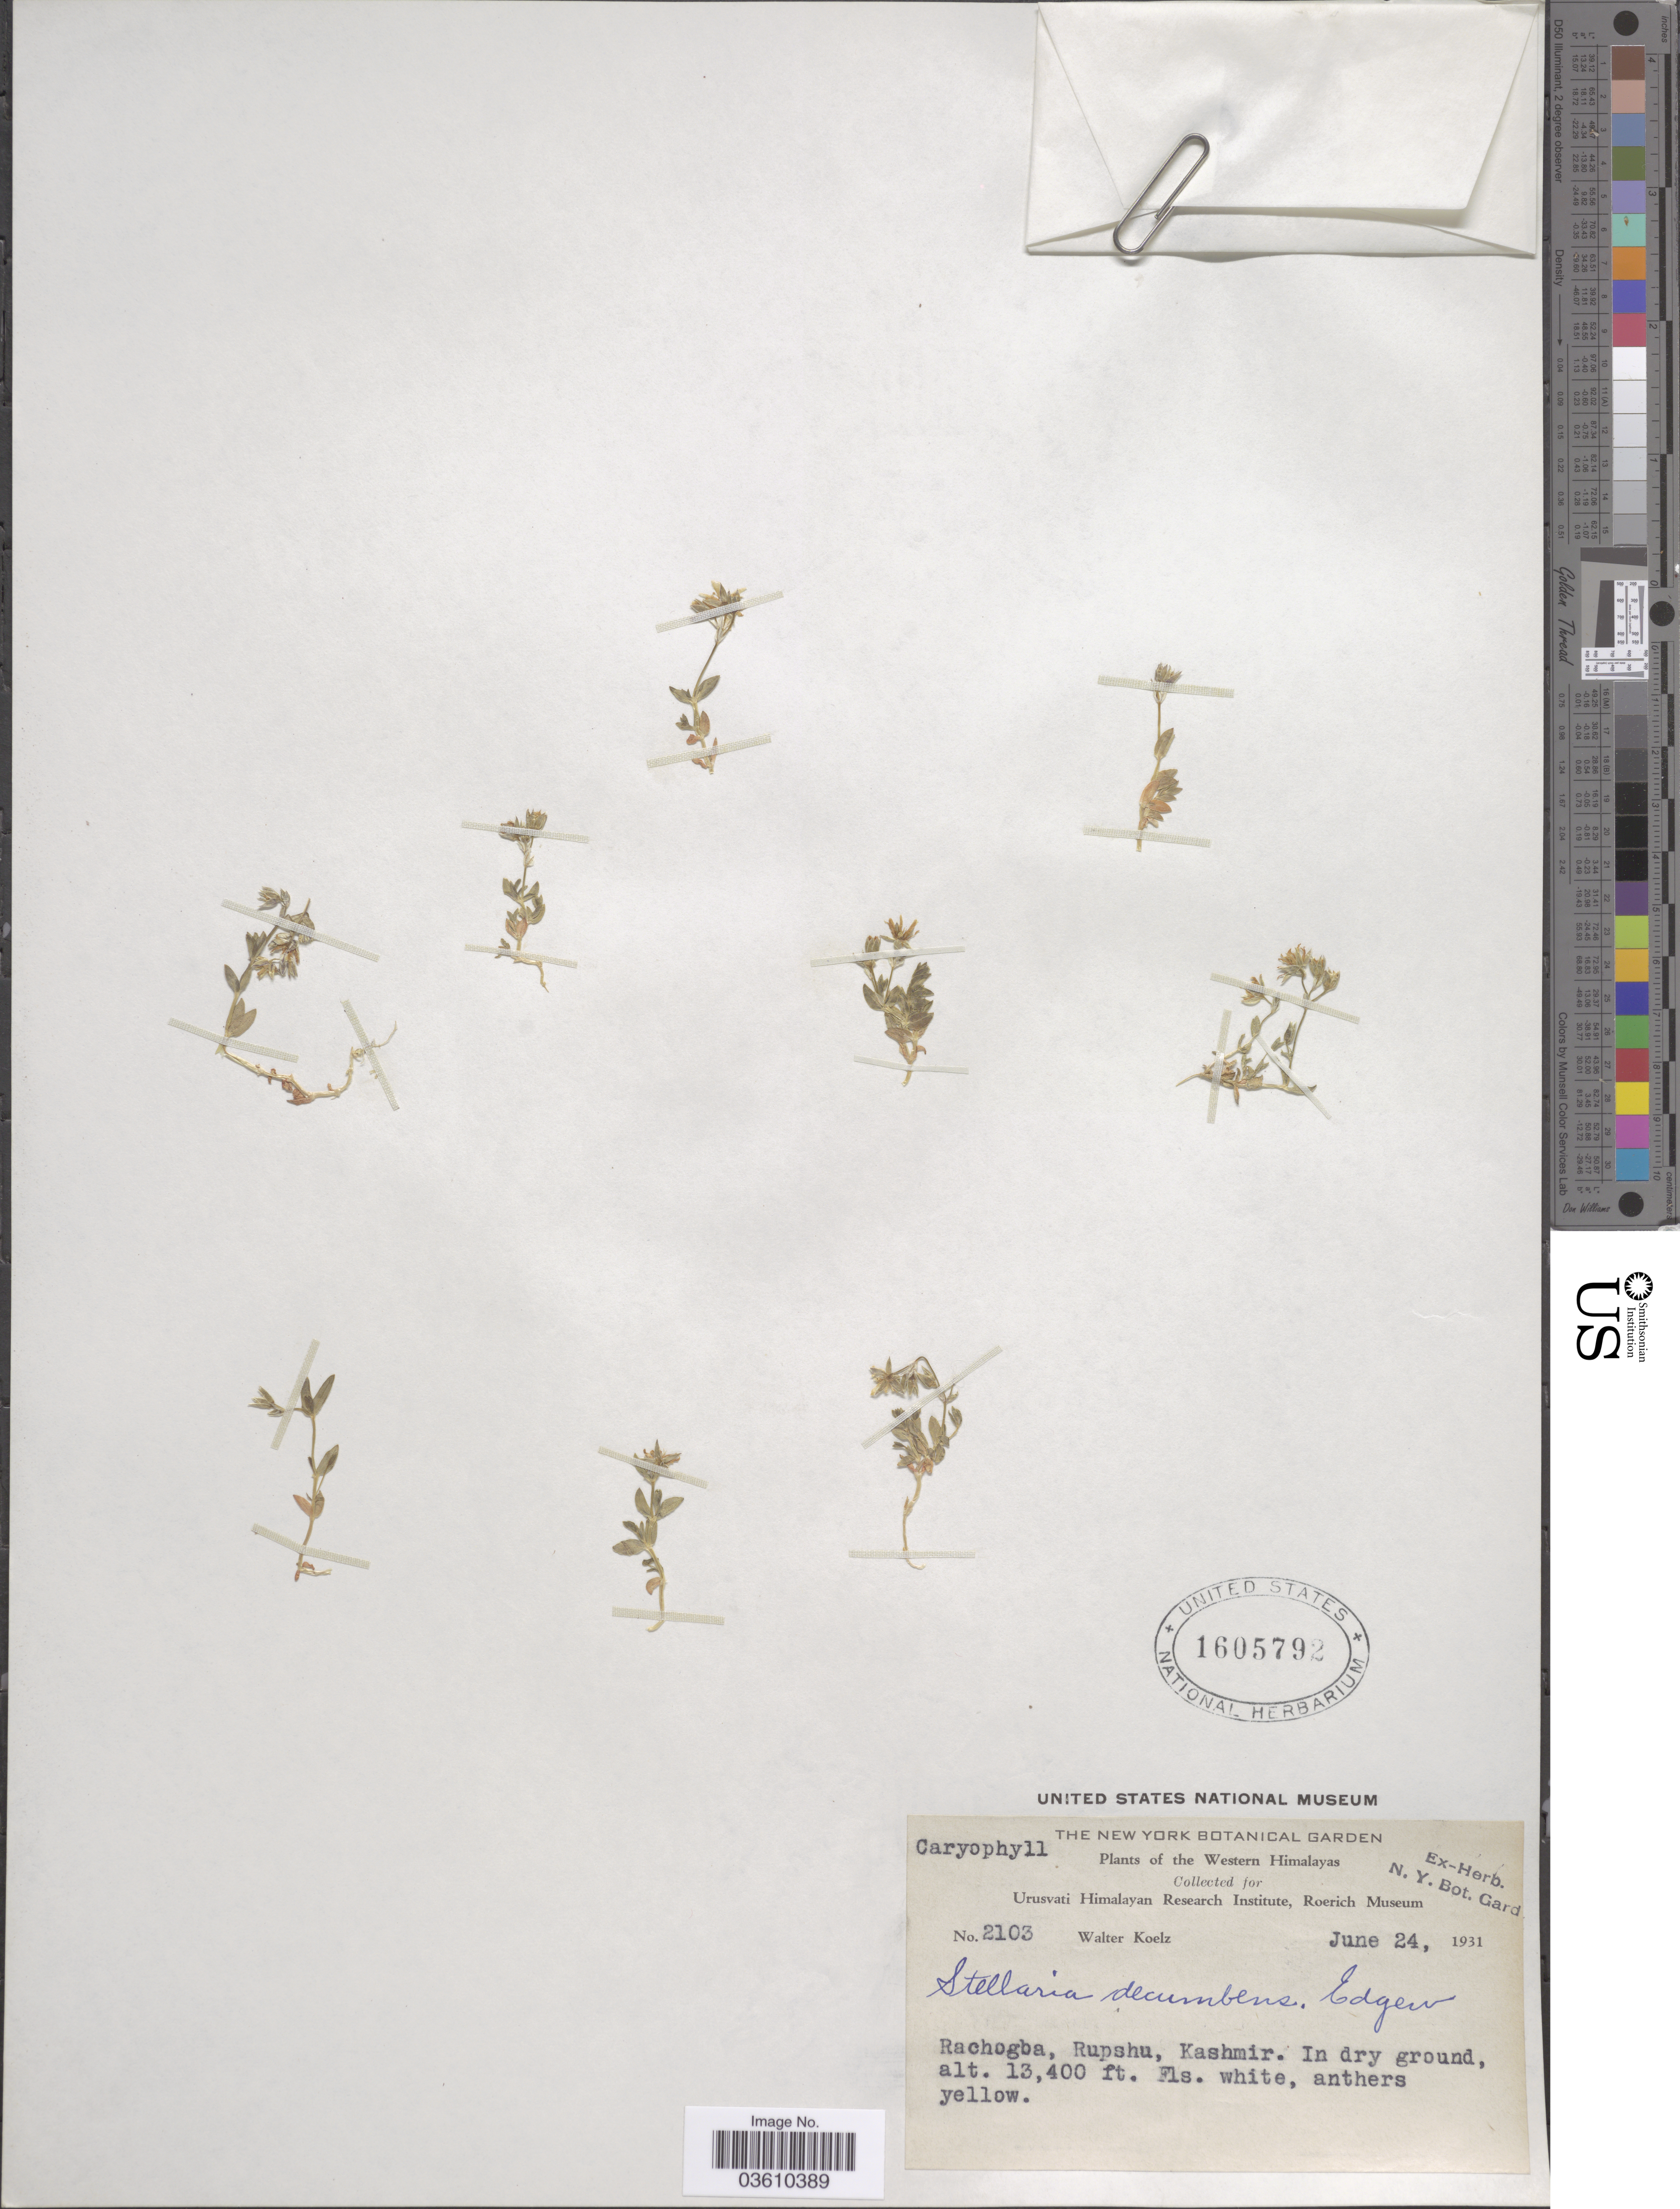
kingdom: Plantae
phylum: Tracheophyta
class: Magnoliopsida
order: Caryophyllales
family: Caryophyllaceae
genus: Stellaria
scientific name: Stellaria decumbens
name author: Edgew.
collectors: W. N. Koelz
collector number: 2103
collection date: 1931-06-24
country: India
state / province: Jammu and Kashmir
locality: Western Himalayas. Rachogba, Rupshu, Kashmir.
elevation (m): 4084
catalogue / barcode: US 1605792